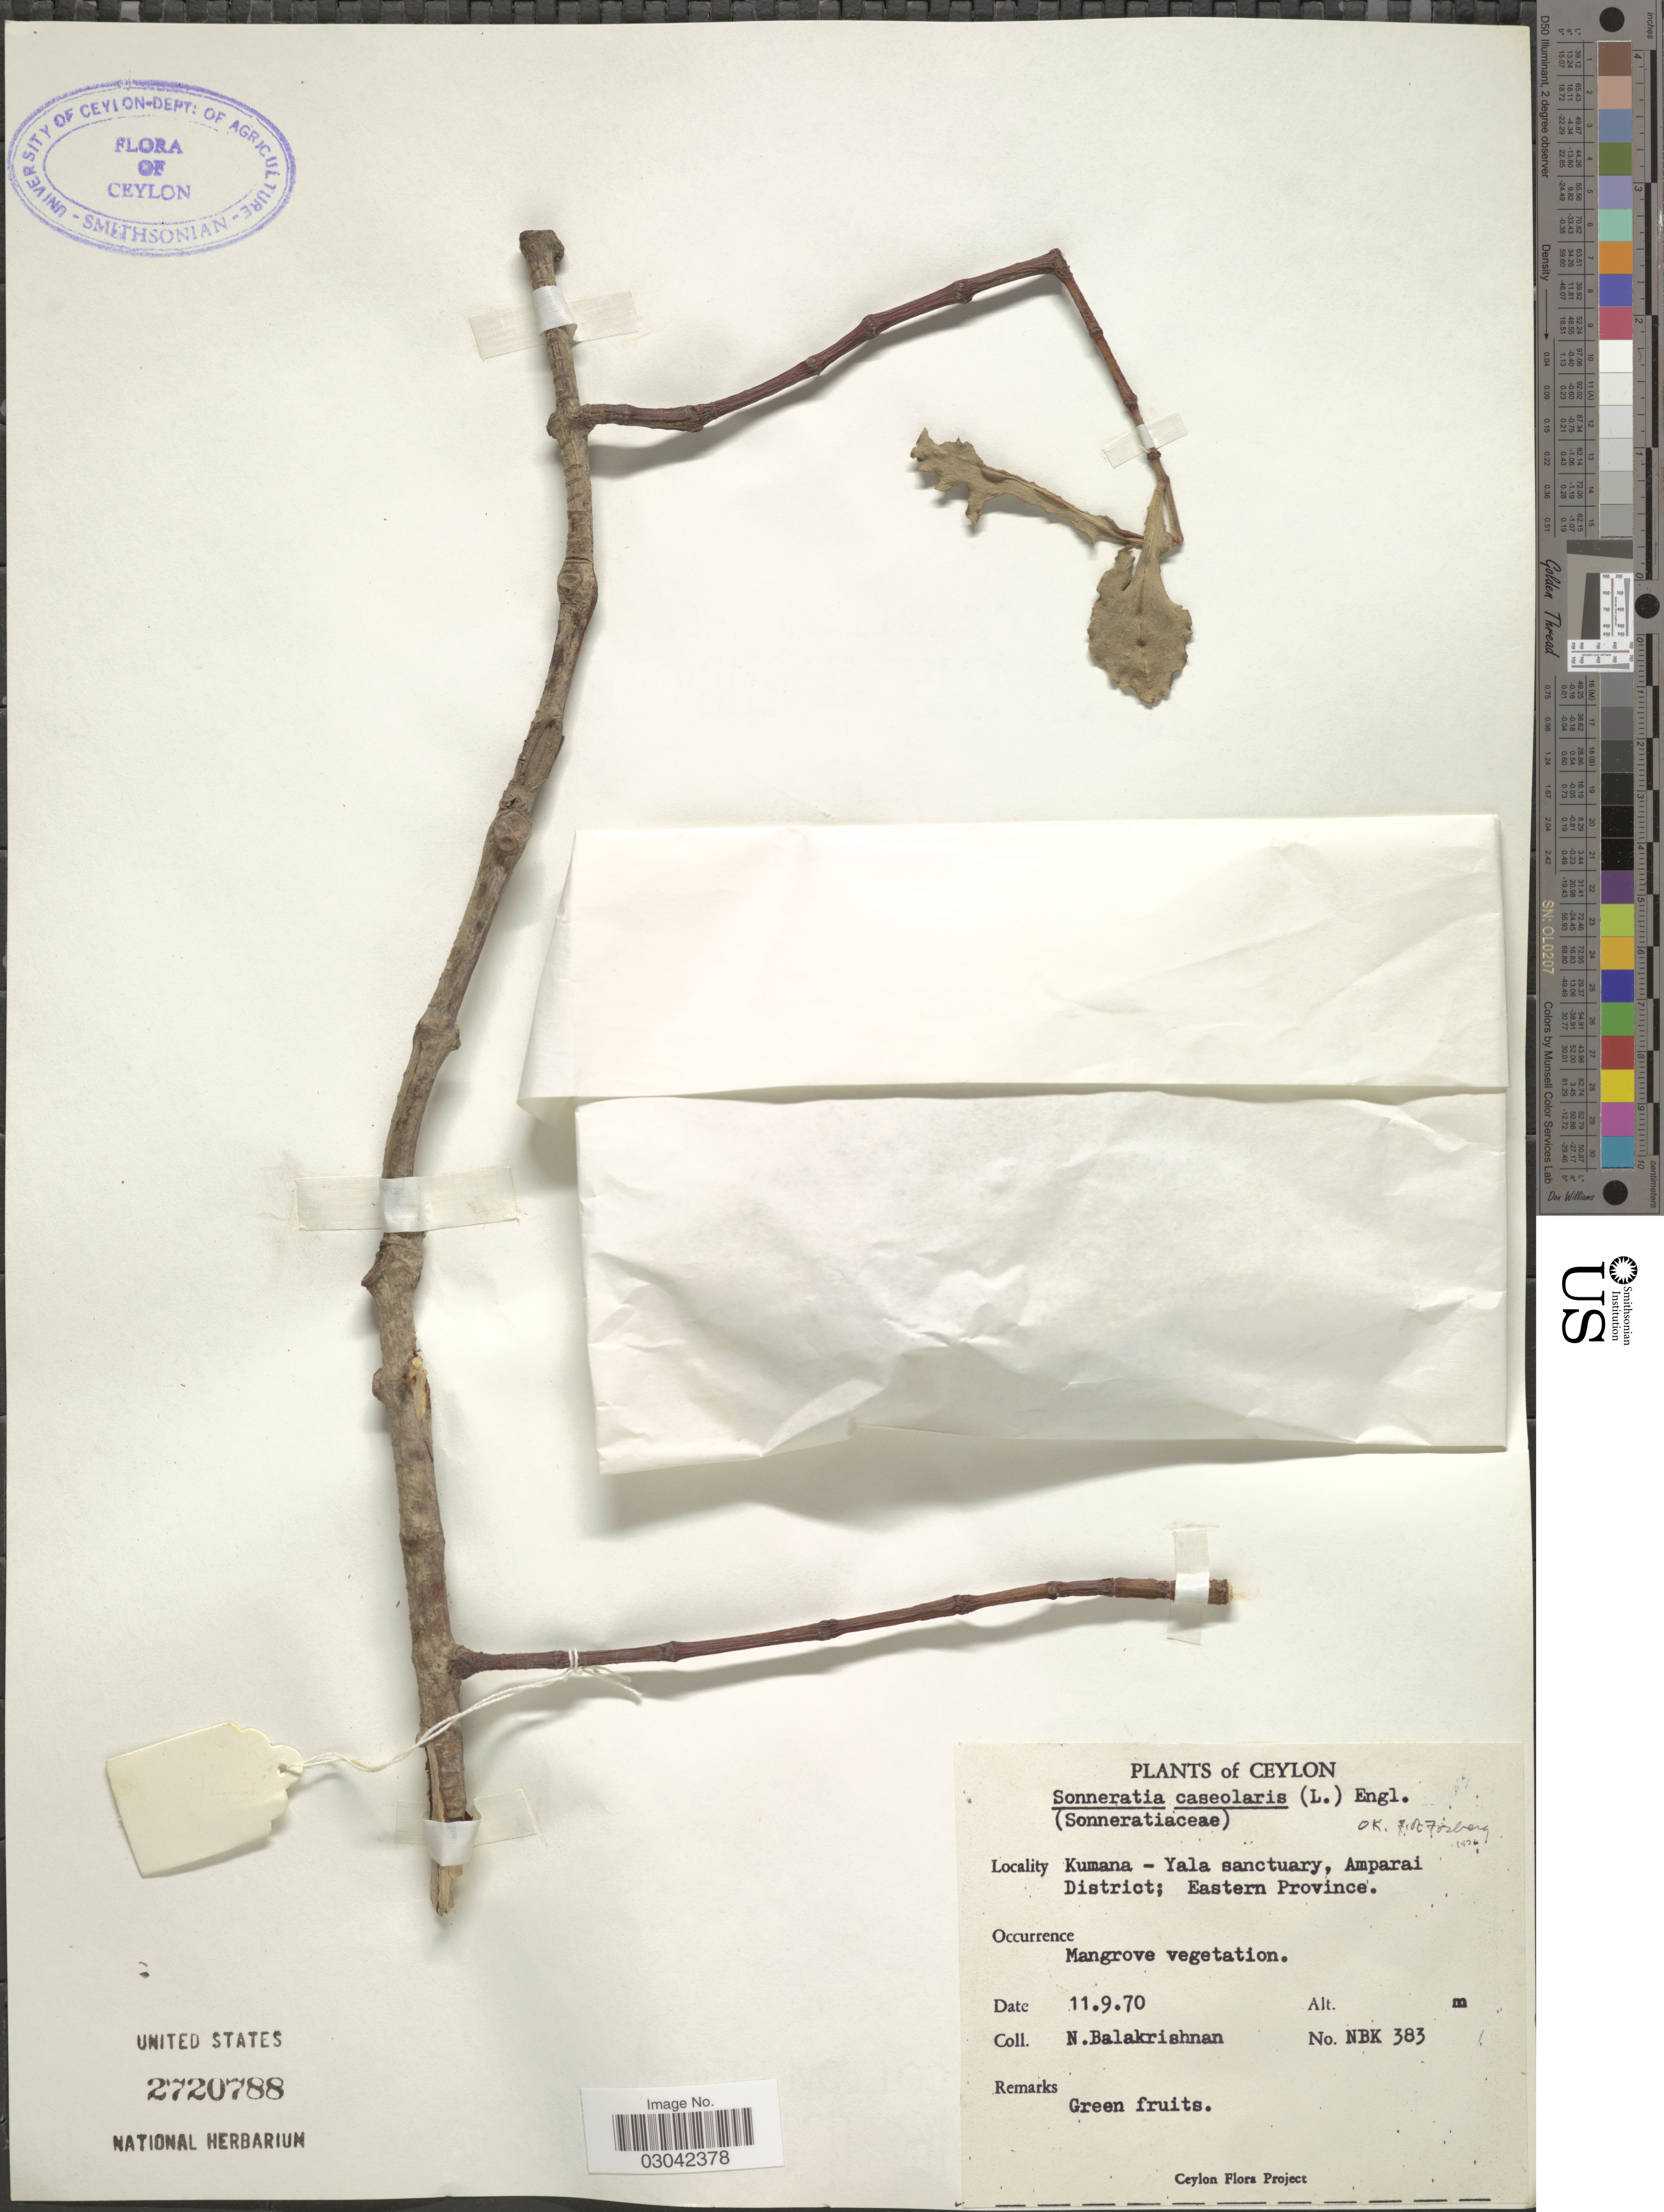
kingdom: Plantae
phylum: Tracheophyta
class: Magnoliopsida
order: Myrtales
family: Lythraceae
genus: Sonneratia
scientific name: Sonneratia caseolaris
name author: (L.) Engl.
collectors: N. Balakrishnan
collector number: NBK383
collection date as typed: Transcribed d/m/y: 11/9/70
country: Sri Lanka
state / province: Eastern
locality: Ceylon. Kumana - Yala sanctuary, Amparai District.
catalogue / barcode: US 2720788